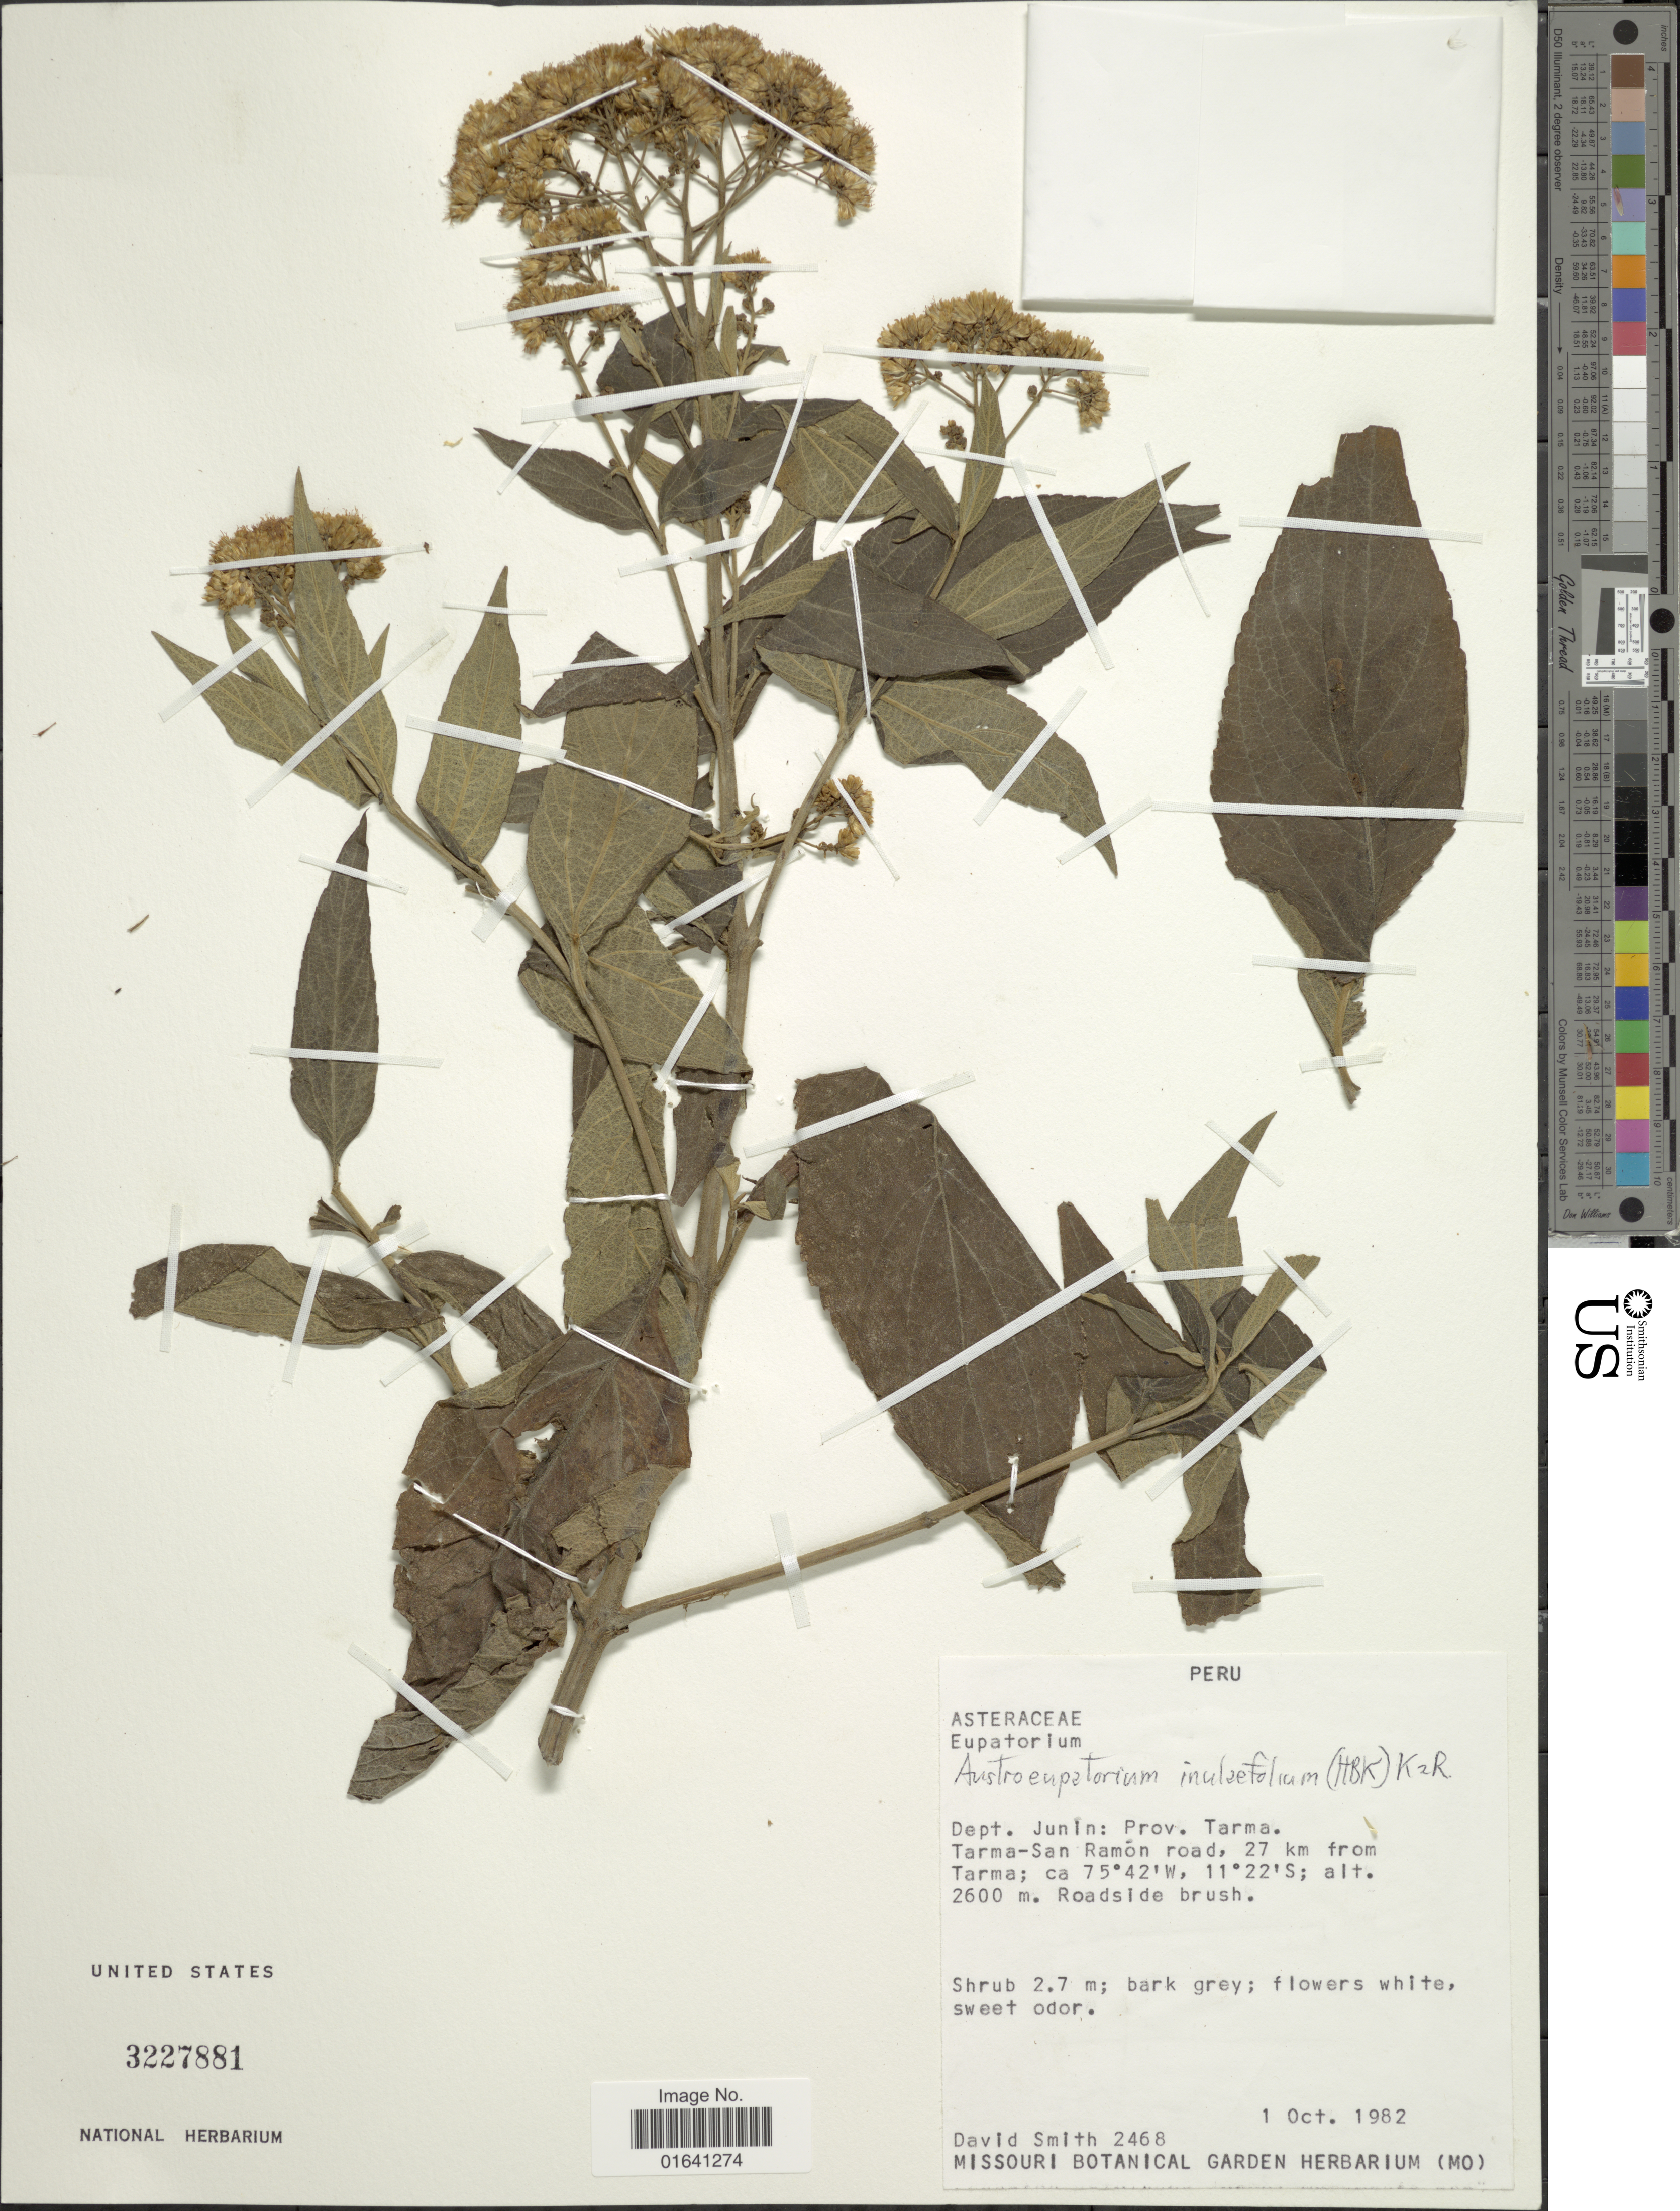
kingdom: Plantae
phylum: Tracheophyta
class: Magnoliopsida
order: Asterales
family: Asteraceae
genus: Austroeupatorium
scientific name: Austroeupatorium inulaefolium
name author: (Kunth) R.M. King & H. Rob.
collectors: D. C. Smith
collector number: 2468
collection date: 1982-10-01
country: Peru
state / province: Junín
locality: Dept. Junin: Prov. Tarma. Tarma-San Ramón road, 27 km from Tarma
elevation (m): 2600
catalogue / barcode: US 3227881